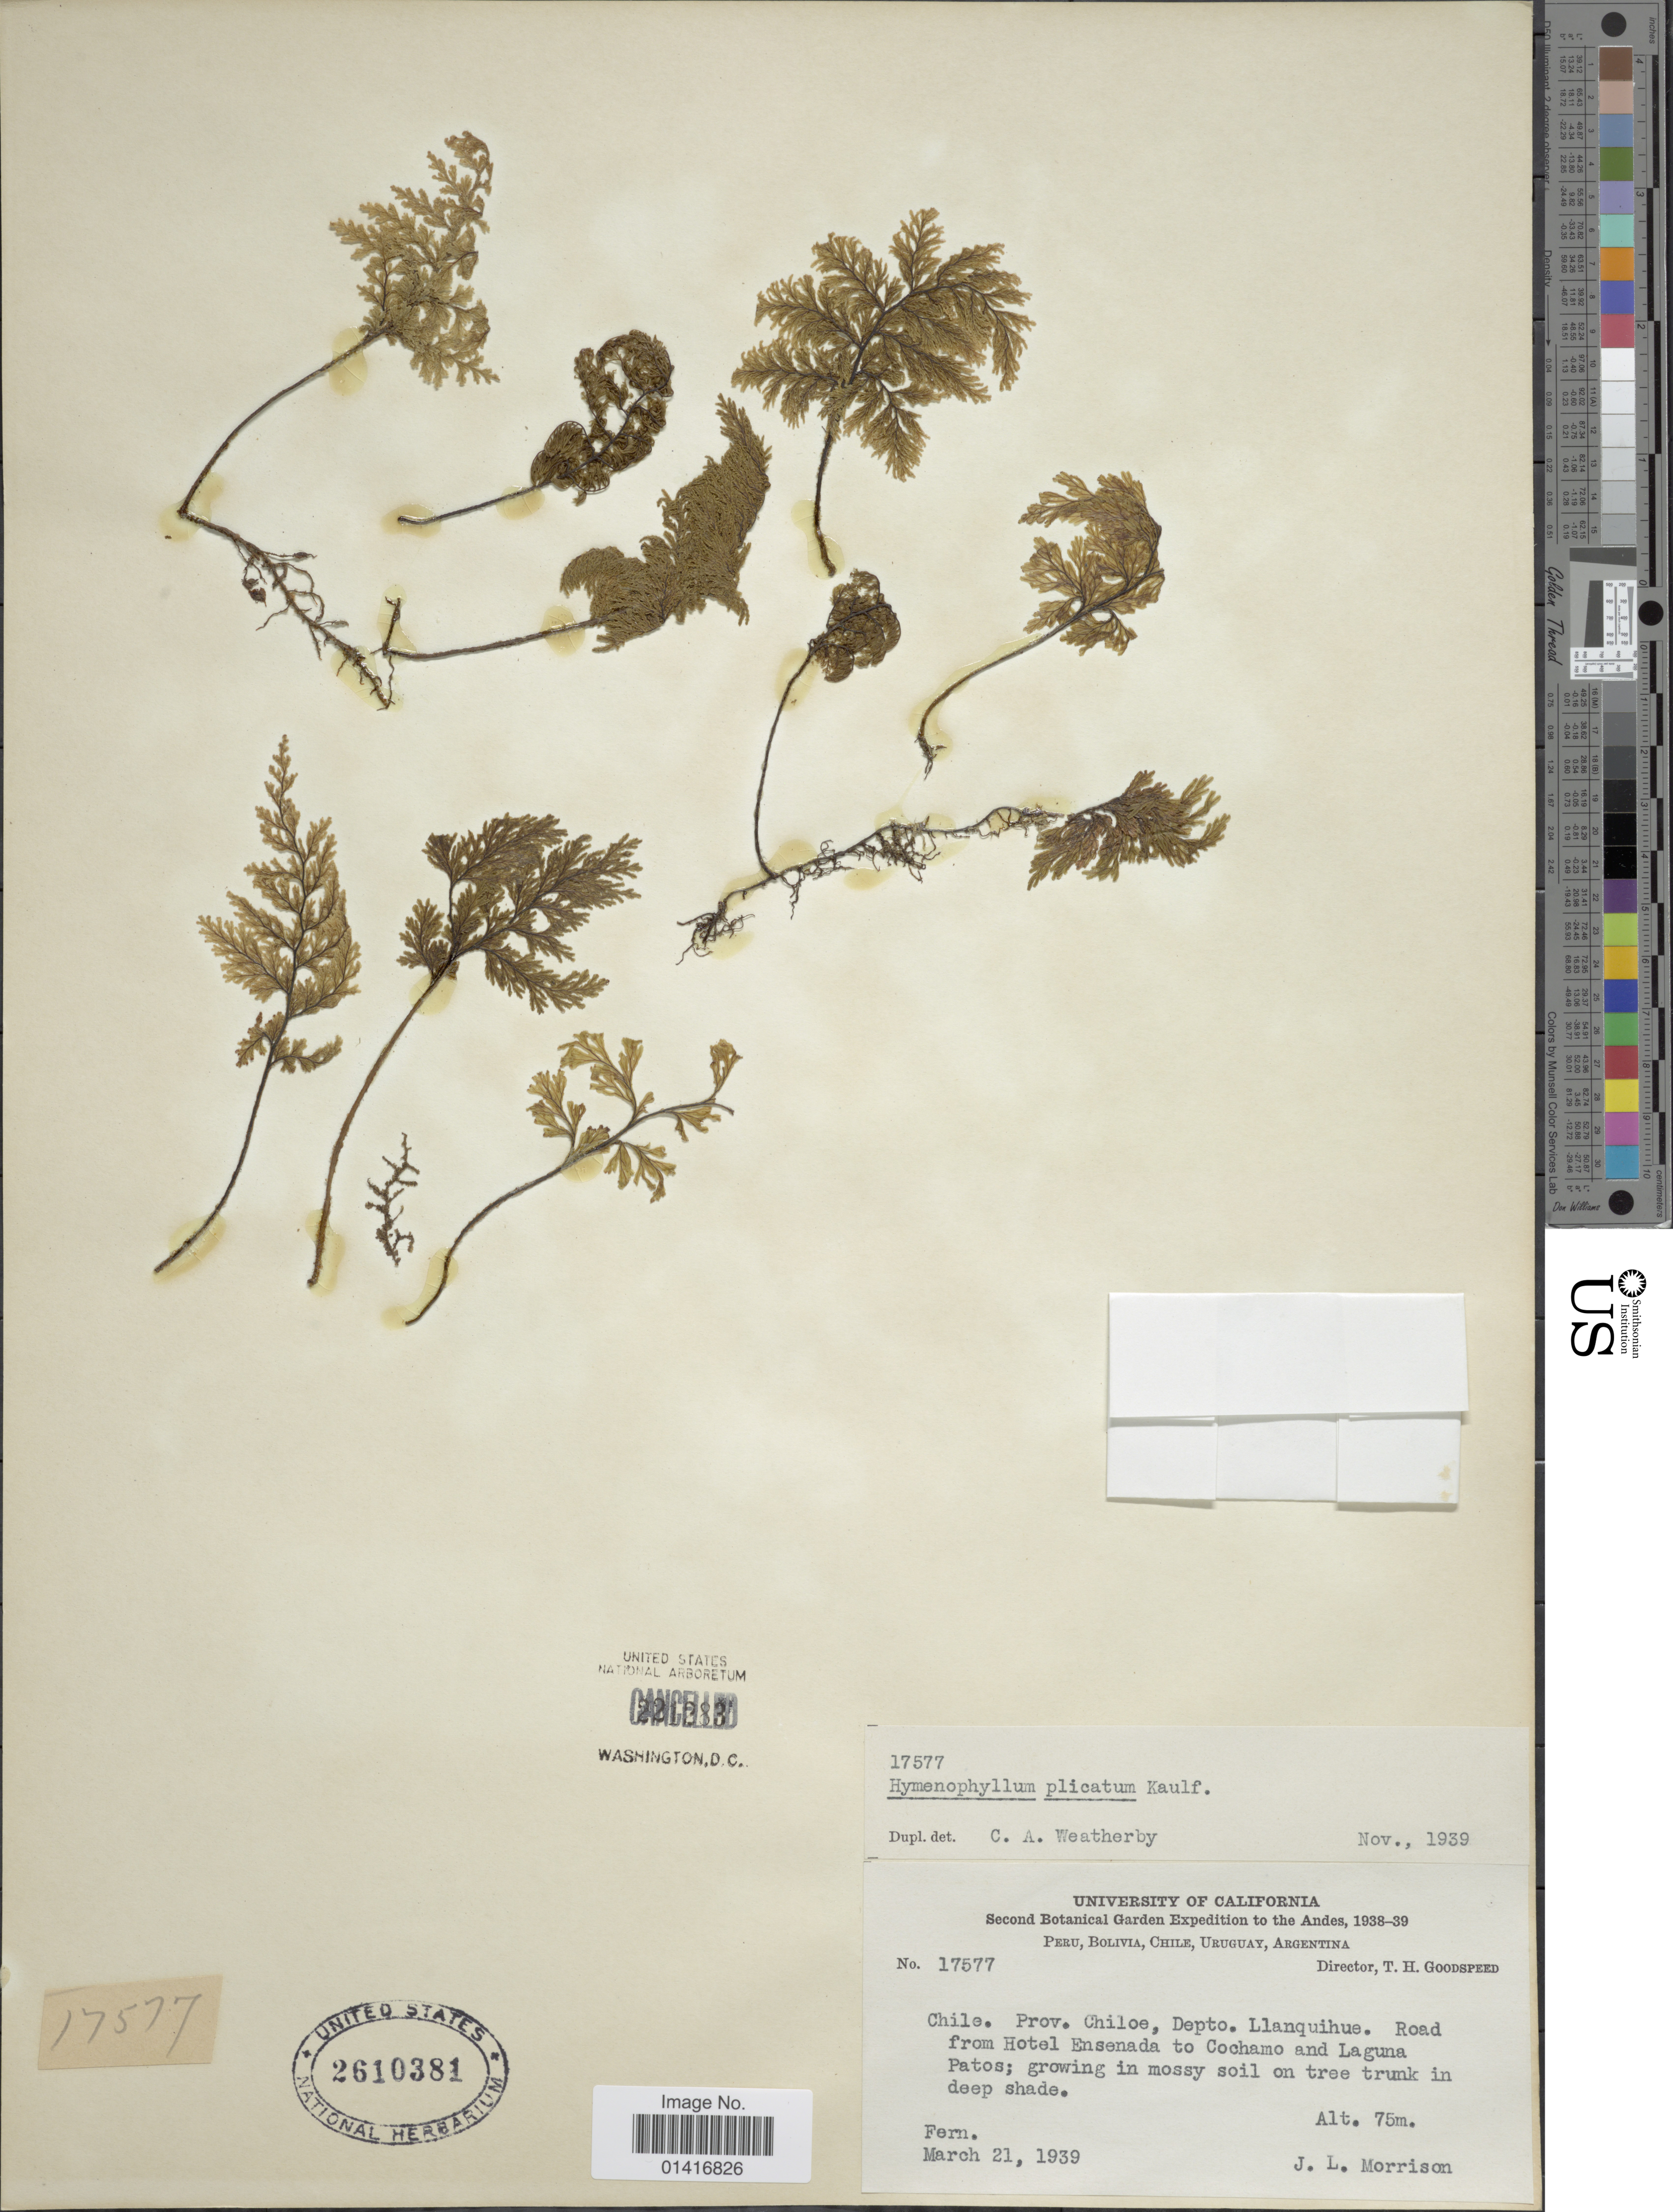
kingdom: Plantae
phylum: Tracheophyta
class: Polypodiopsida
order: Hymenophyllales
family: Hymenophyllaceae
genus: Hymenophyllum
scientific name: Hymenophyllum plicatum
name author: Kaulf.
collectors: J. L. Morrison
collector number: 17577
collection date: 1939-03-21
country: Chile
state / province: Arica y Parinacota (XV)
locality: Depto. Llanquihue. Road from Hotel Ensenada to Cochamo and Laguna Patos; growing in mossy soil on tree trunk in deep shade.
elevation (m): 75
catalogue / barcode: US 2610381